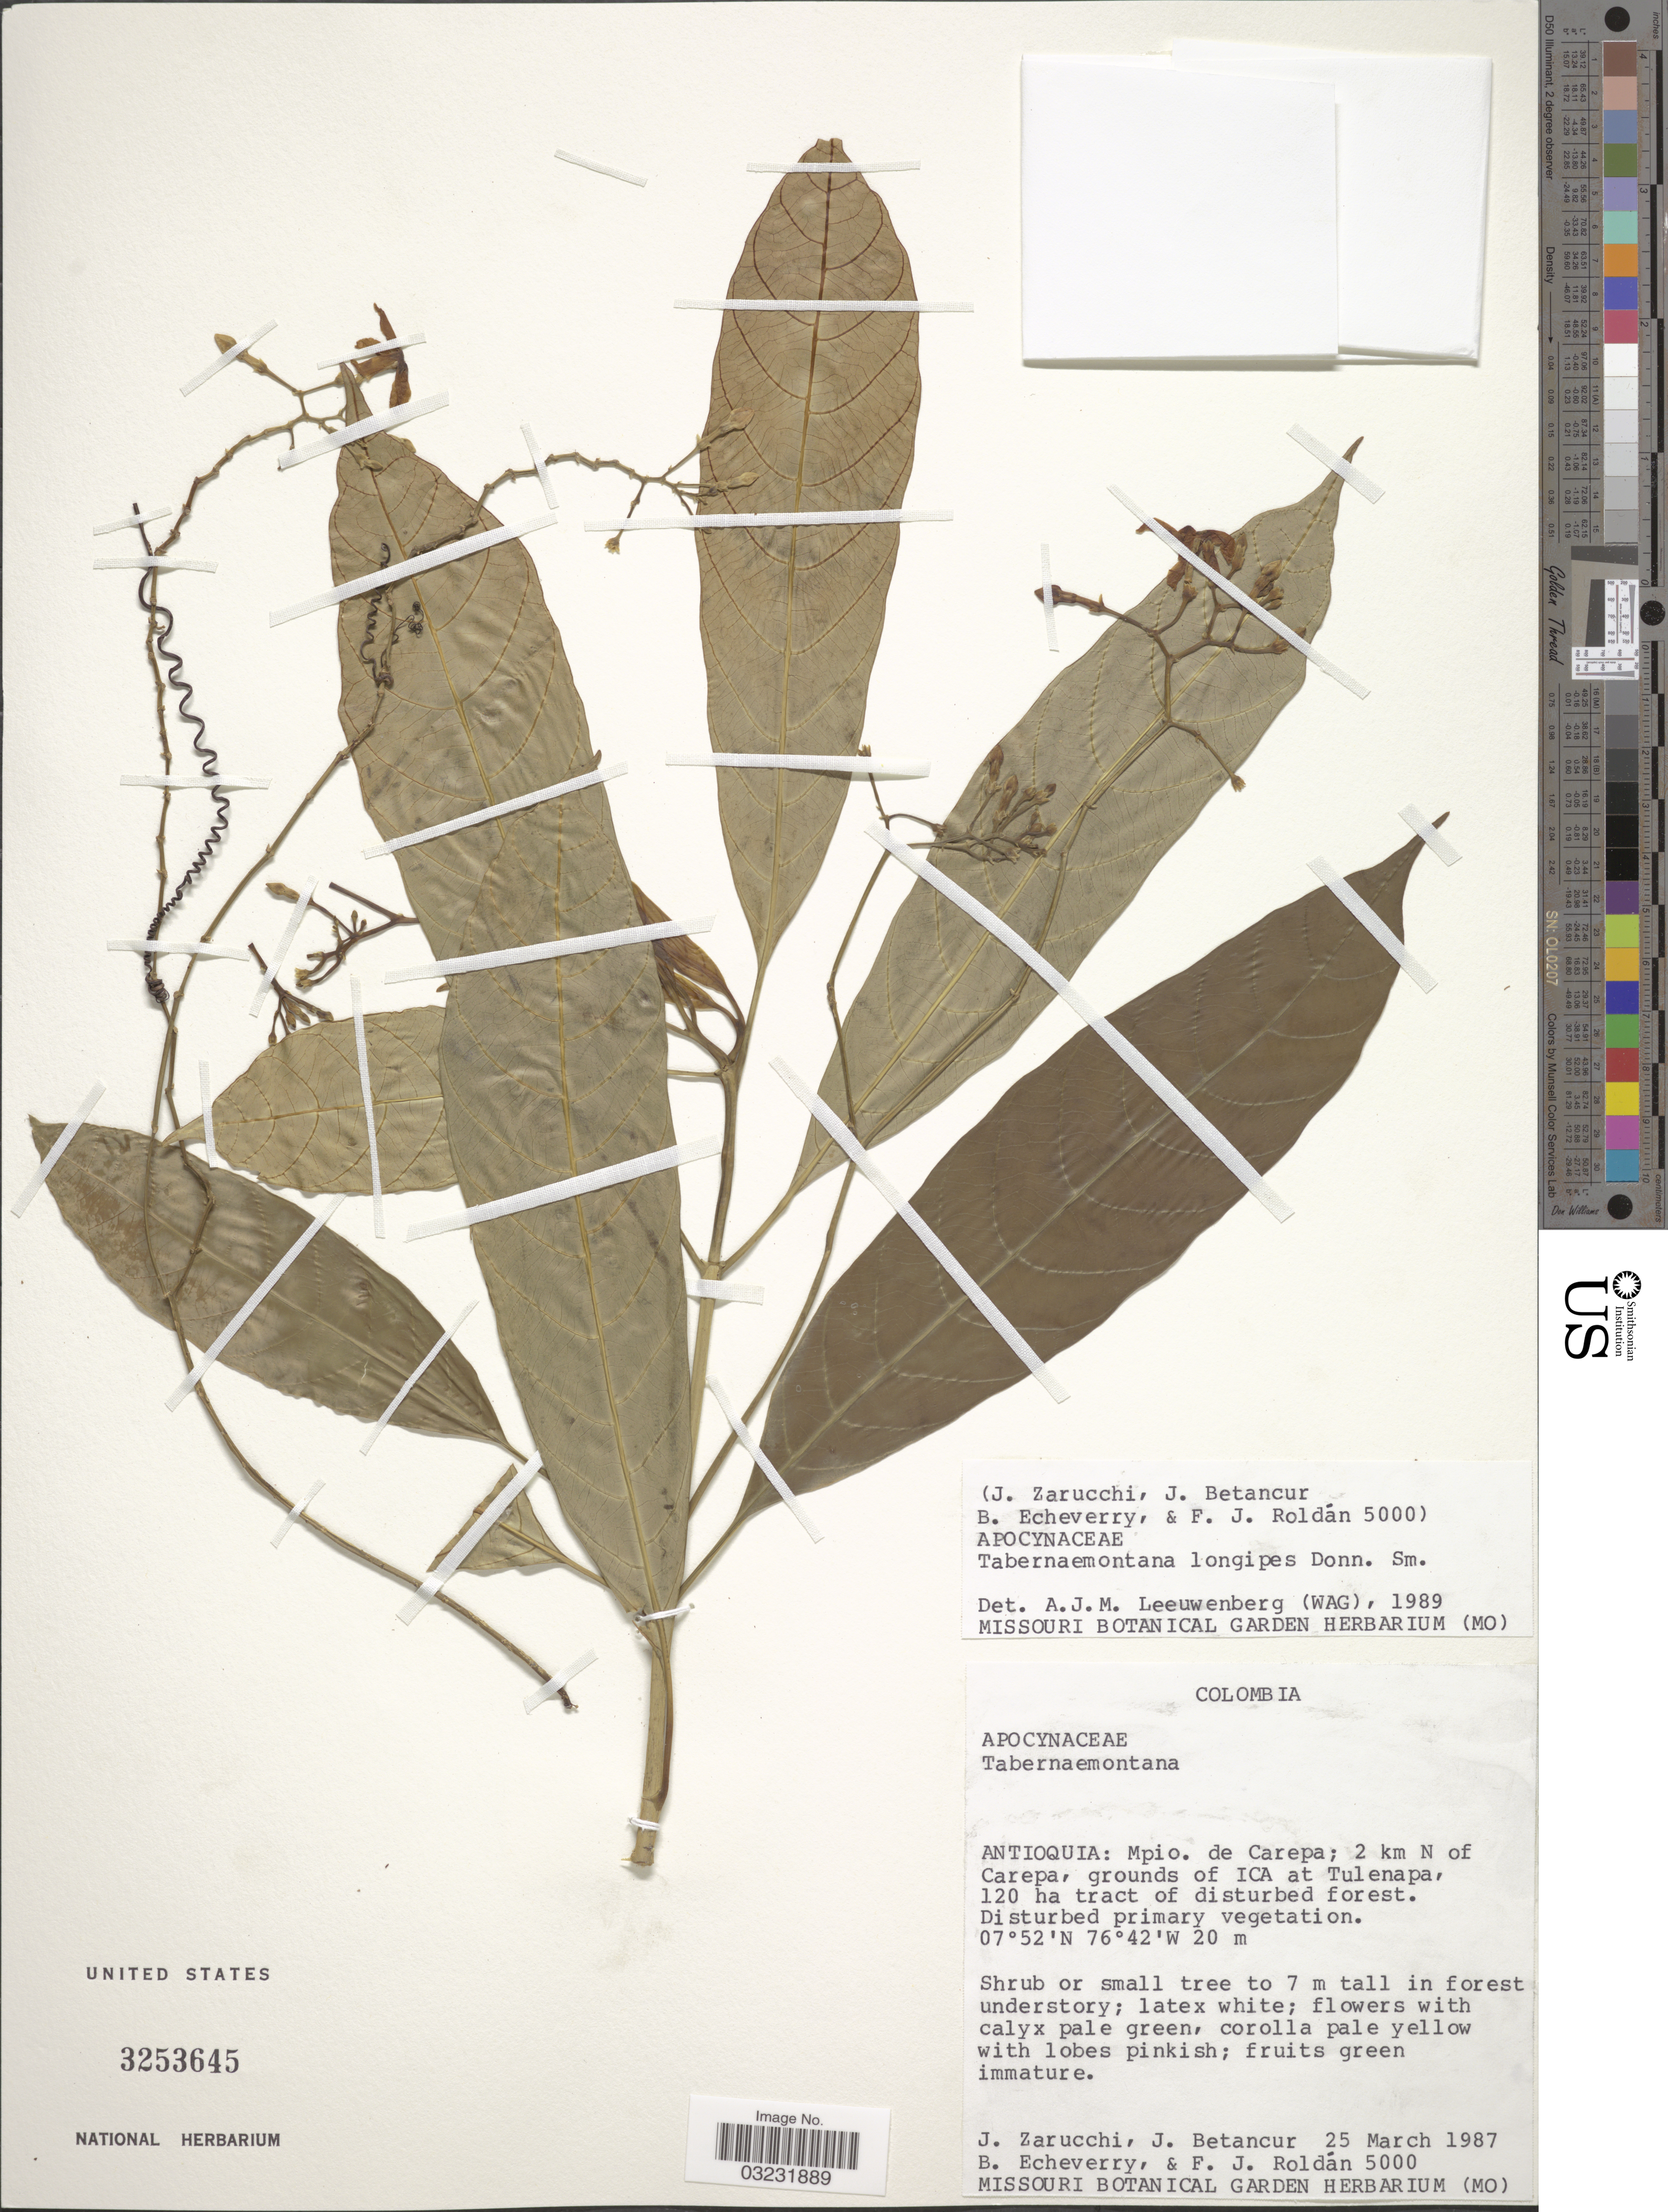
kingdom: Plantae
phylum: Tracheophyta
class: Magnoliopsida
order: Gentianales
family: Apocynaceae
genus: Tabernaemontana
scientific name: Tabernaemontana longipes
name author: Donn. Sm.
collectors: J. L. Zarucchi, J. Betancur, B. Echeverry & F. J. Roldán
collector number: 5000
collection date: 1987-03-25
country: Colombia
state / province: Antioquia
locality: Antioquia: Mpio. de Carepa; 2 km N of Carepa, grounds of ICA at Tulenapa, 120 ha tract of disturbed forest.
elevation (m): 20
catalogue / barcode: US 3253645